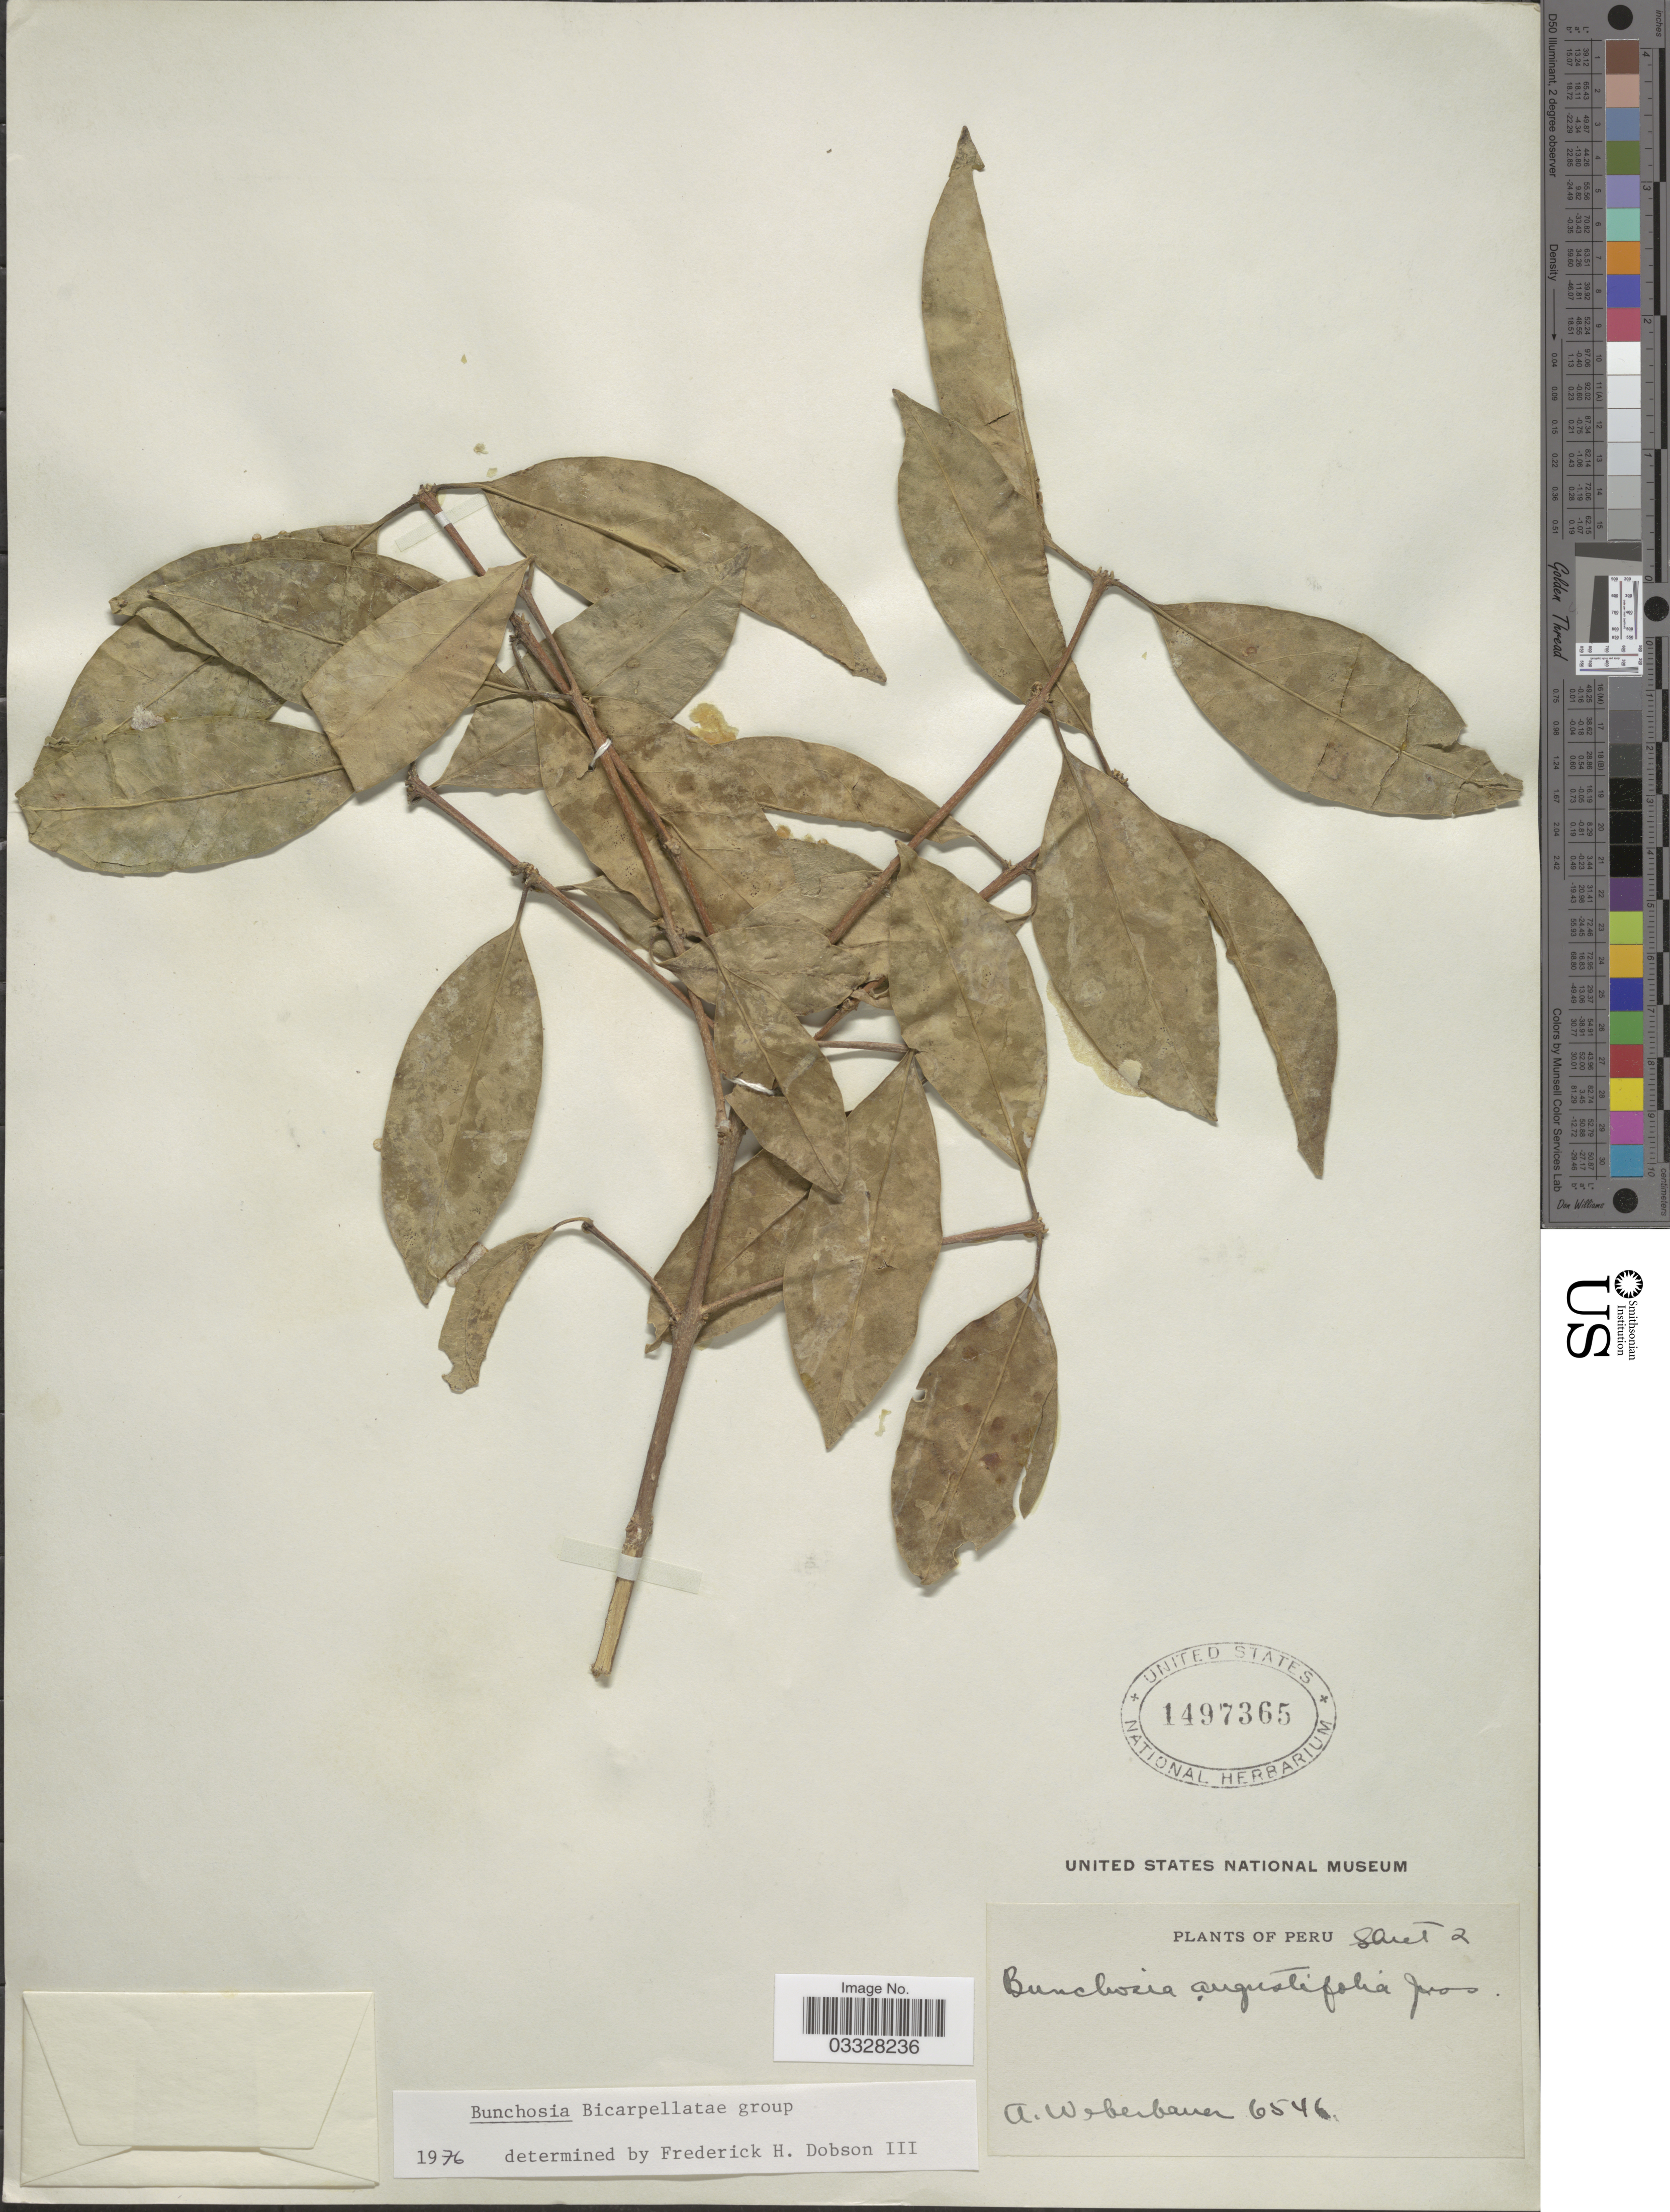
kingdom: Plantae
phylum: Tracheophyta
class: Magnoliopsida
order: Malpighiales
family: Malpighiaceae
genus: Bunchosia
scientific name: Bunchosia armeniaca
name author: (Cav.) DC.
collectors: A. Weberbauer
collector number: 6546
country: Peru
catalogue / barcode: US 1497365